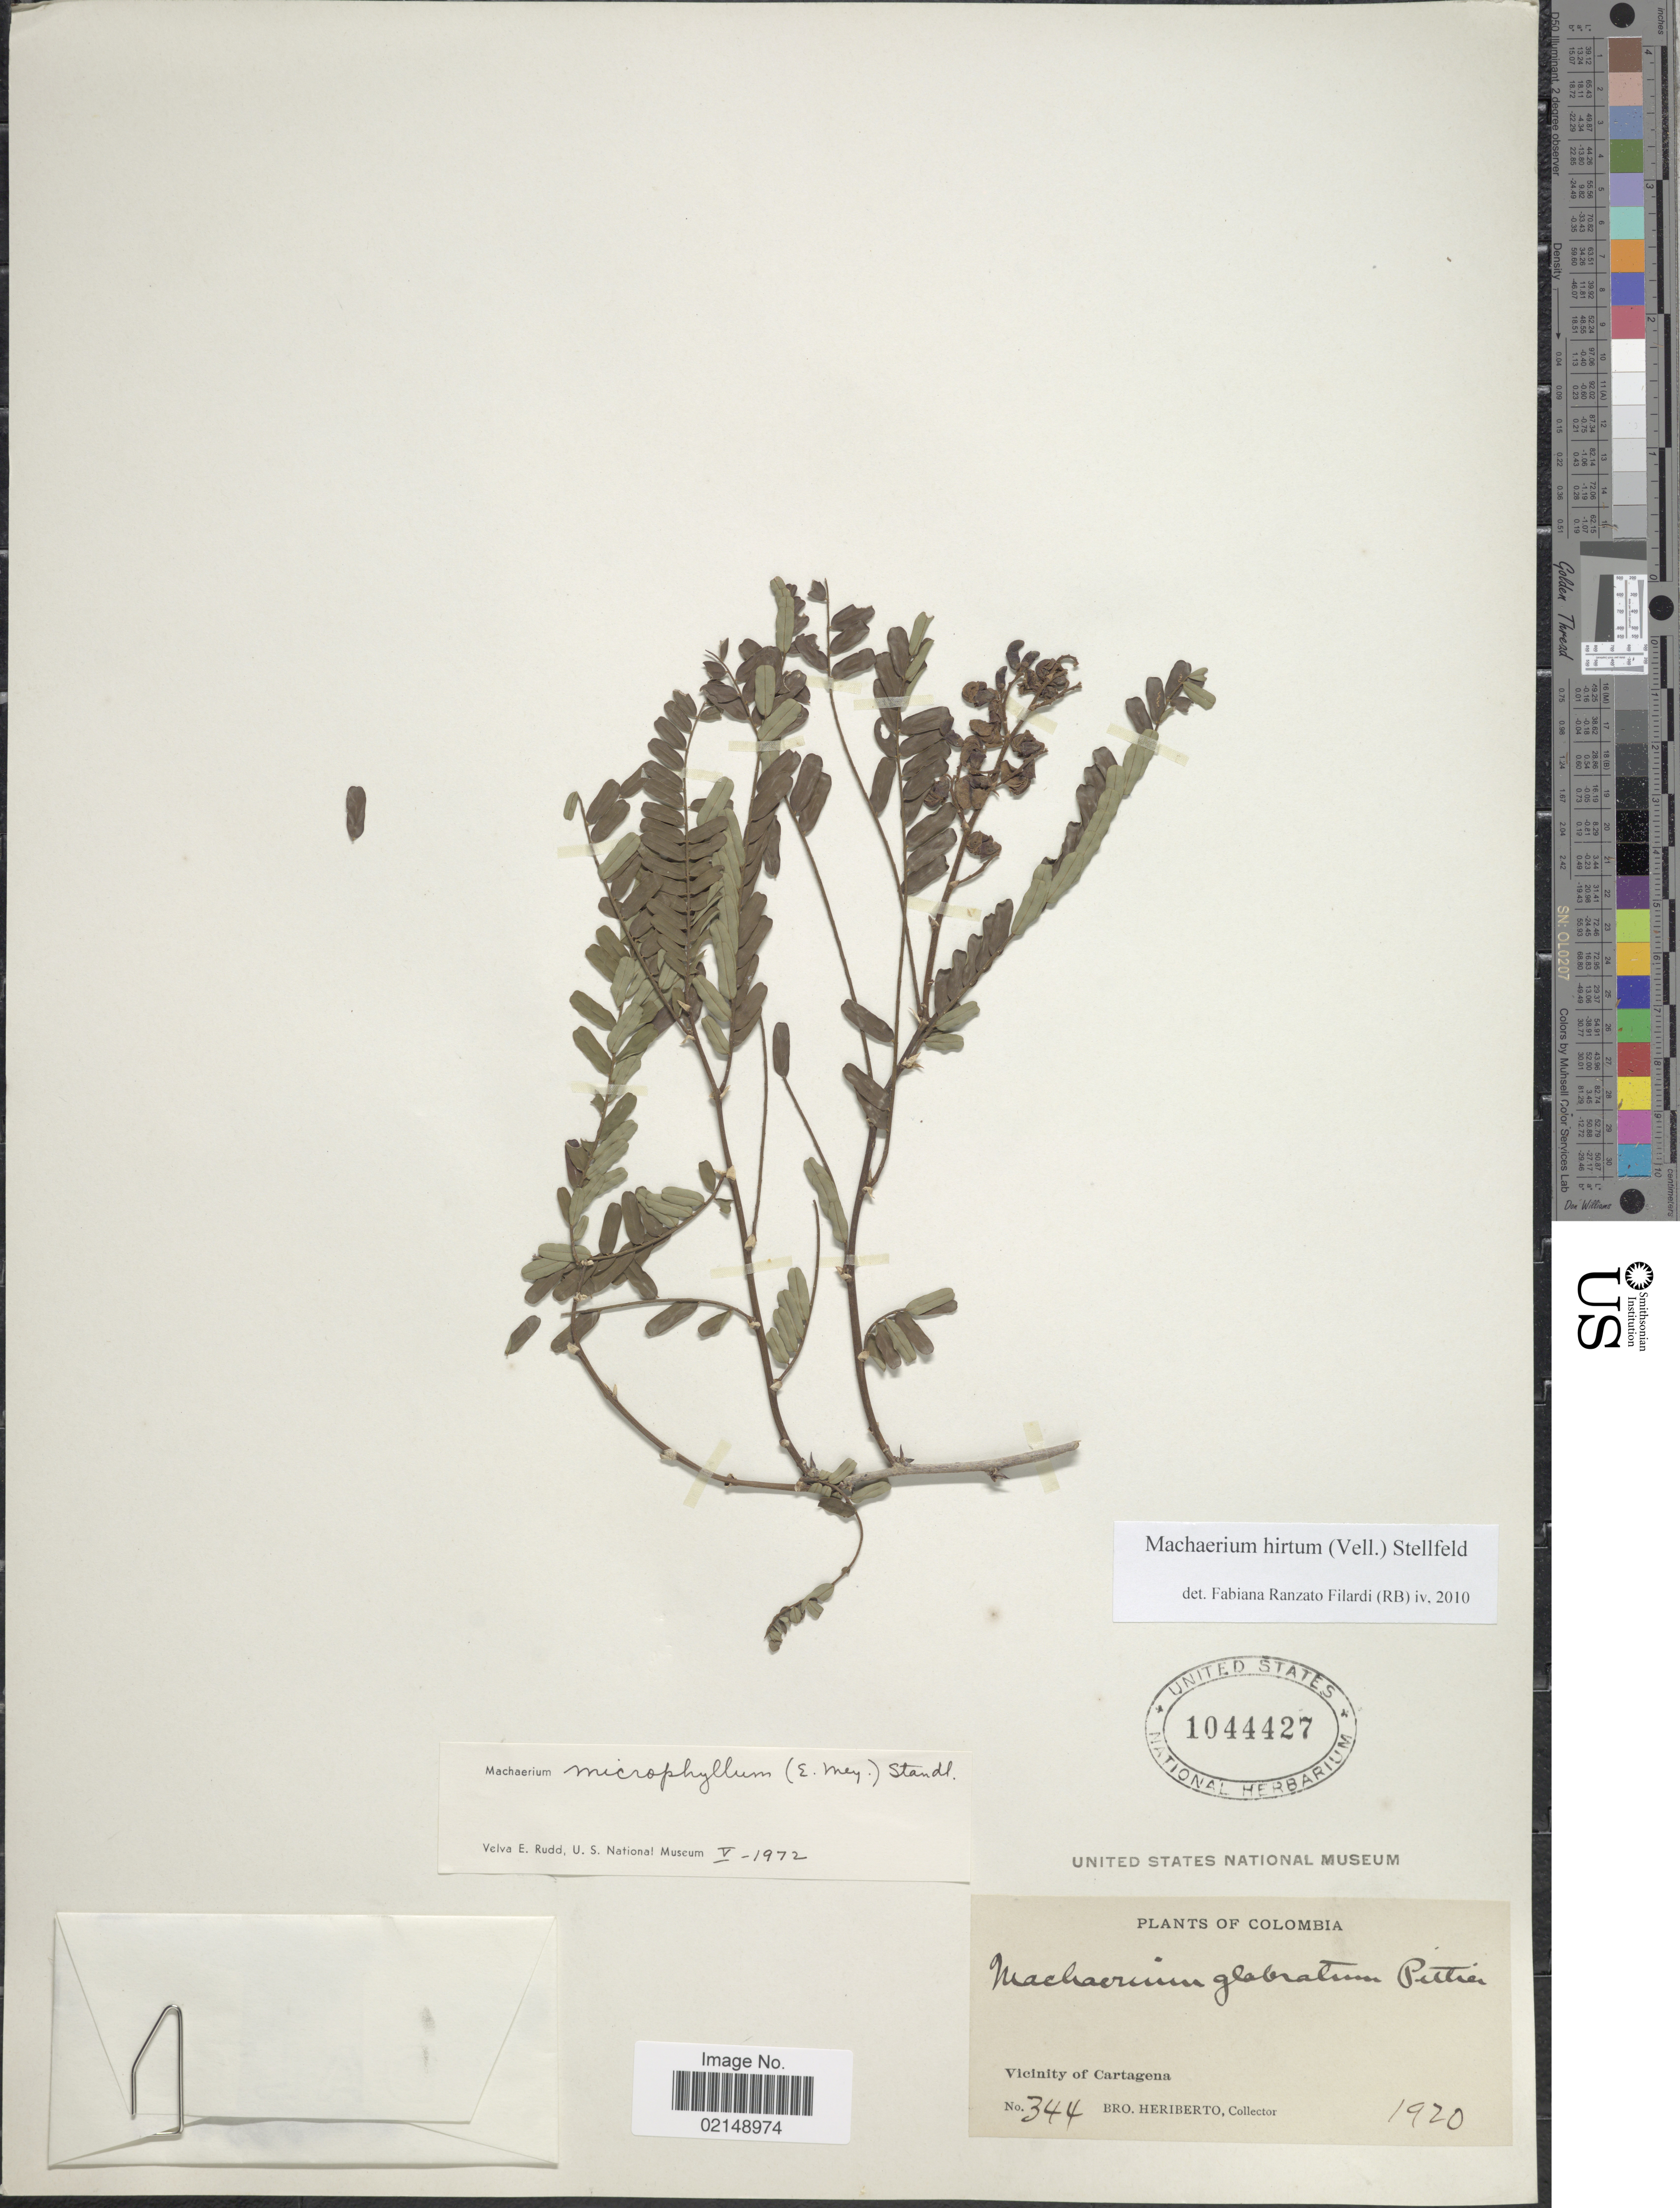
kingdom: Plantae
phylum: Tracheophyta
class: Magnoliopsida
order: Fabales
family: Fabaceae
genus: Machaerium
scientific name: Machaerium hirtum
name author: (Vell.) Stellfeld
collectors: B. Heriberto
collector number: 344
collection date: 1920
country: Colombia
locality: Vicinity of Cartagena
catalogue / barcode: US 1044427